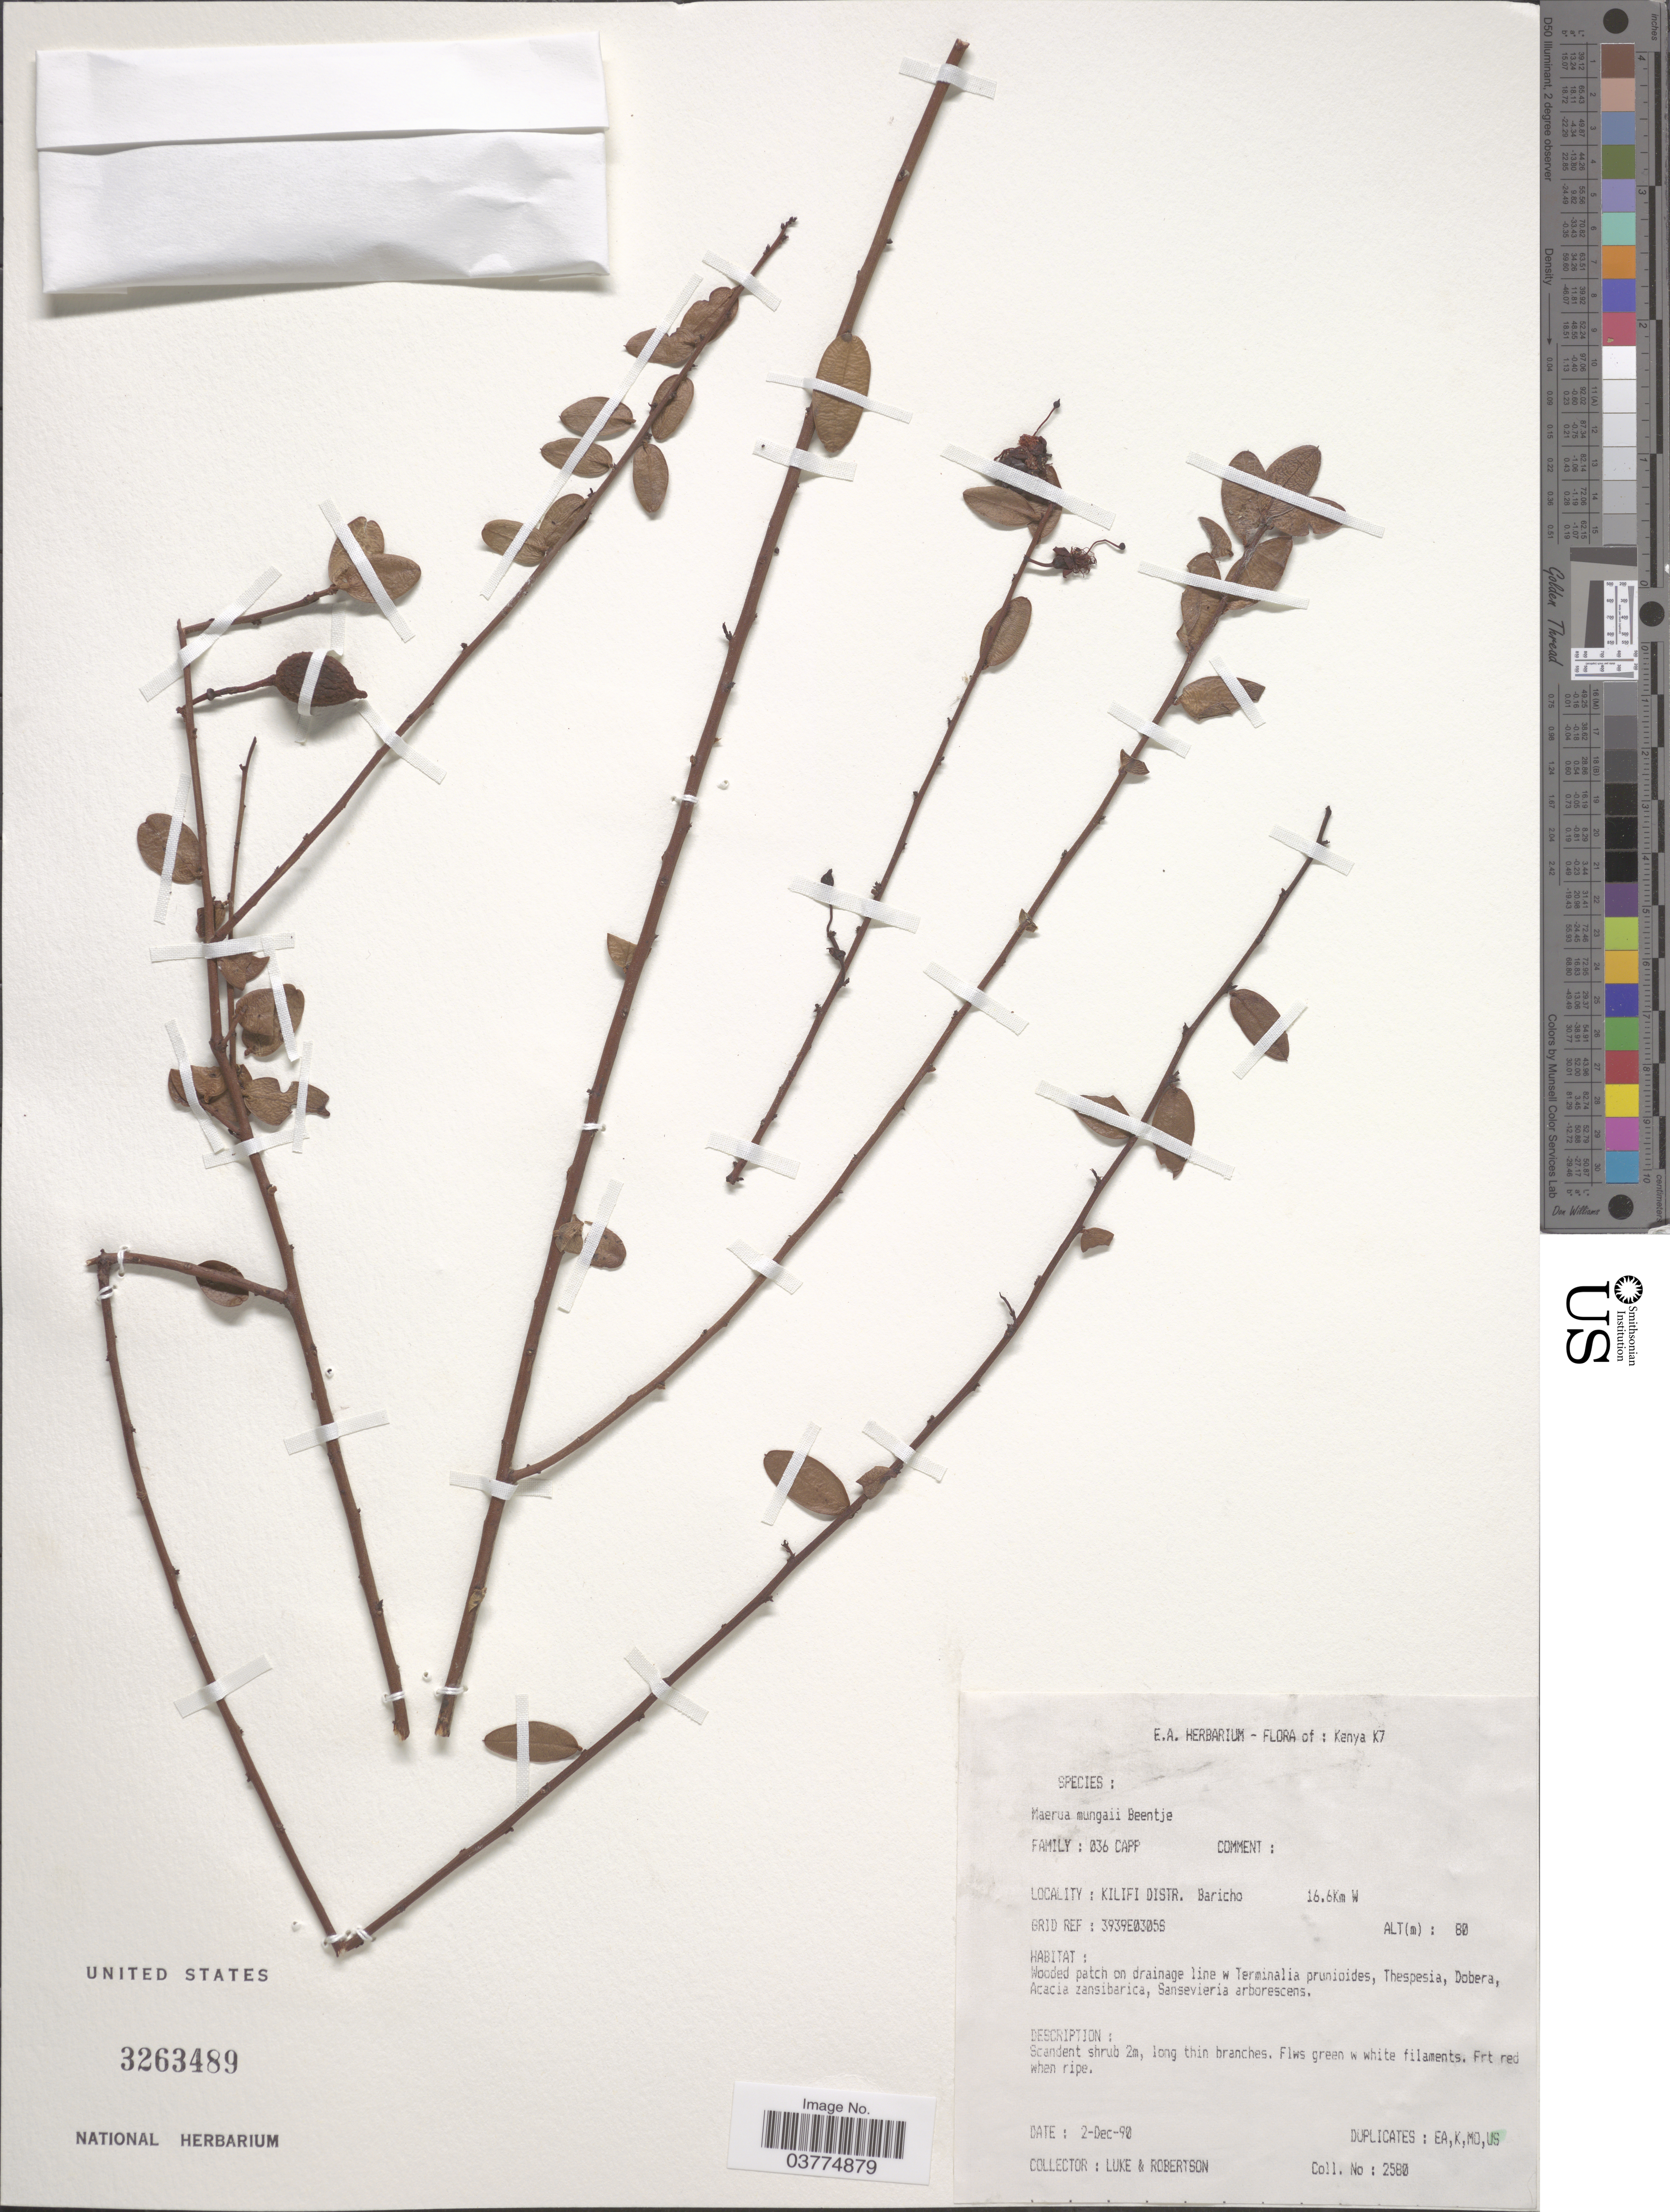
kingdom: Plantae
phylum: Tracheophyta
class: Magnoliopsida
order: Brassicales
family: Capparaceae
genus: Maerua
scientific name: Maerua mungaii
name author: Beentje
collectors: -. Luke & -. Robertson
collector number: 2580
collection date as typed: Transcribed d/m/y: 2/12/90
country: Kenya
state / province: Kilifi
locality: Kenya K7. Kilifi Distr. Baricho.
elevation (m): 80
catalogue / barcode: US 3263489